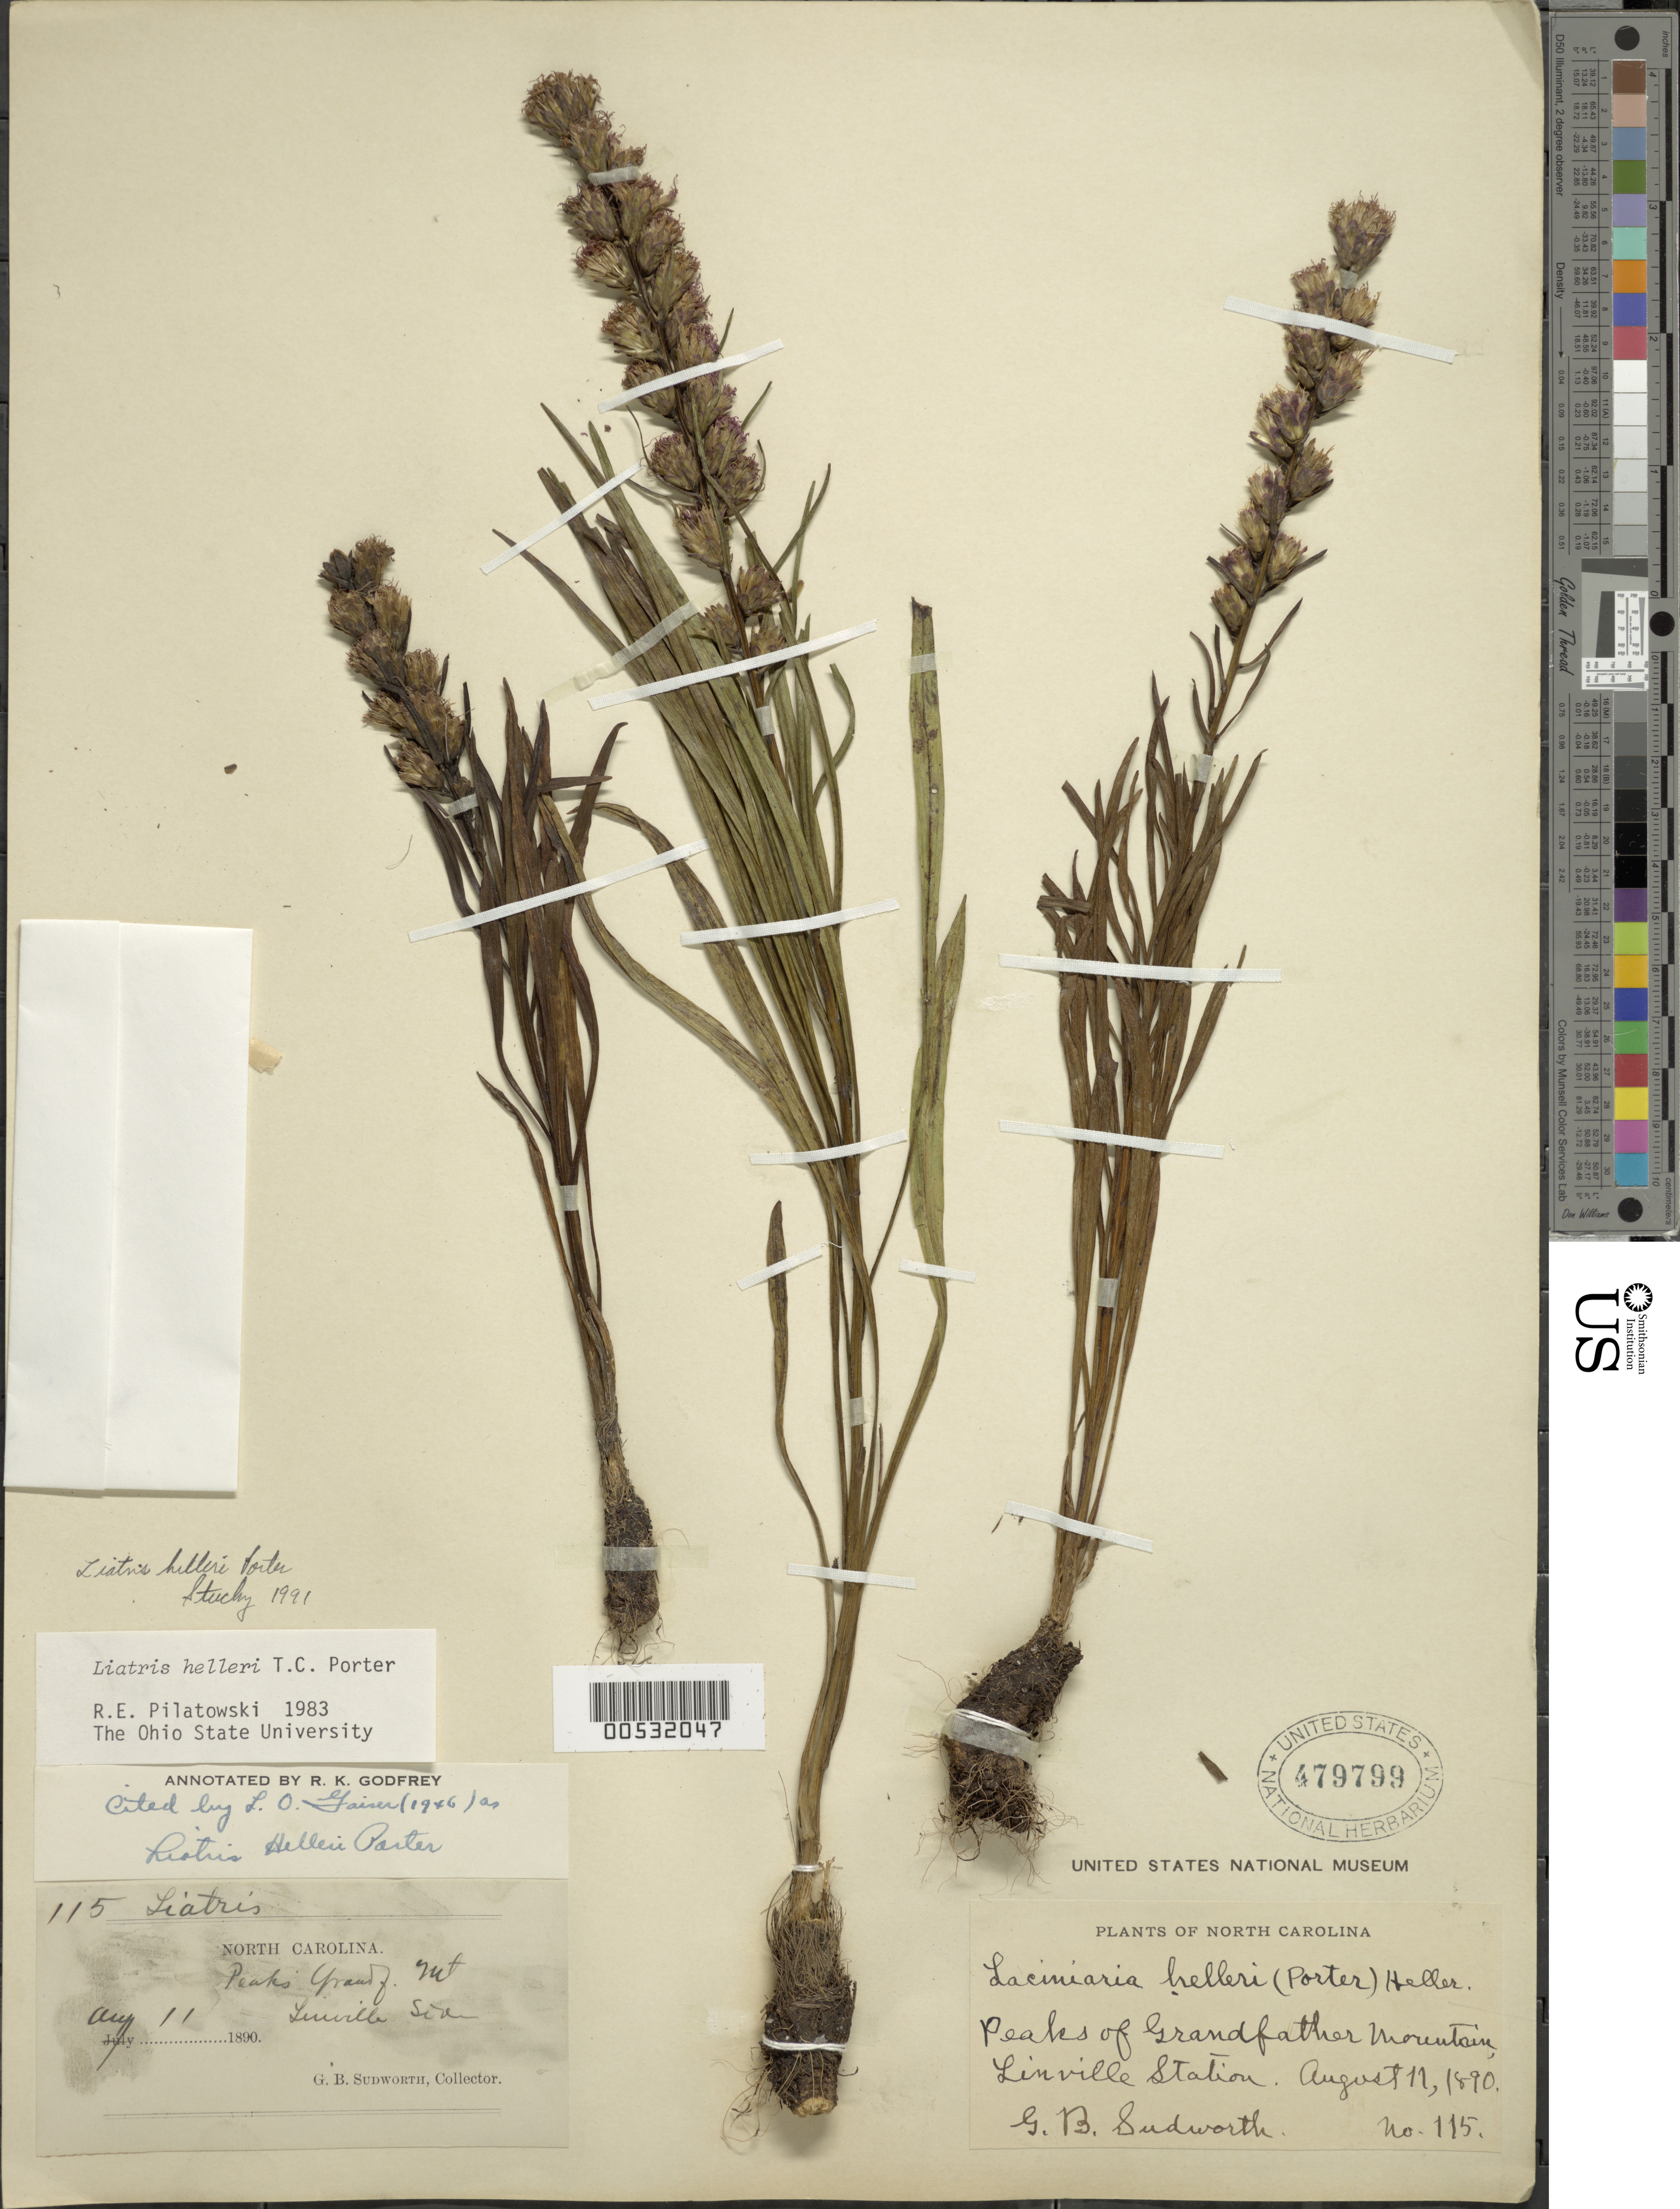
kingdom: Plantae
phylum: Tracheophyta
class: Magnoliopsida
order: Asterales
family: Asteraceae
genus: Liatris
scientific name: Liatris helleri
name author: Porter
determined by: Stucky, J.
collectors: G. B. Sudworth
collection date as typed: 11 Aug 1890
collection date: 1890-08-11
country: United States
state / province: North Carolina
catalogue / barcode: US 479799